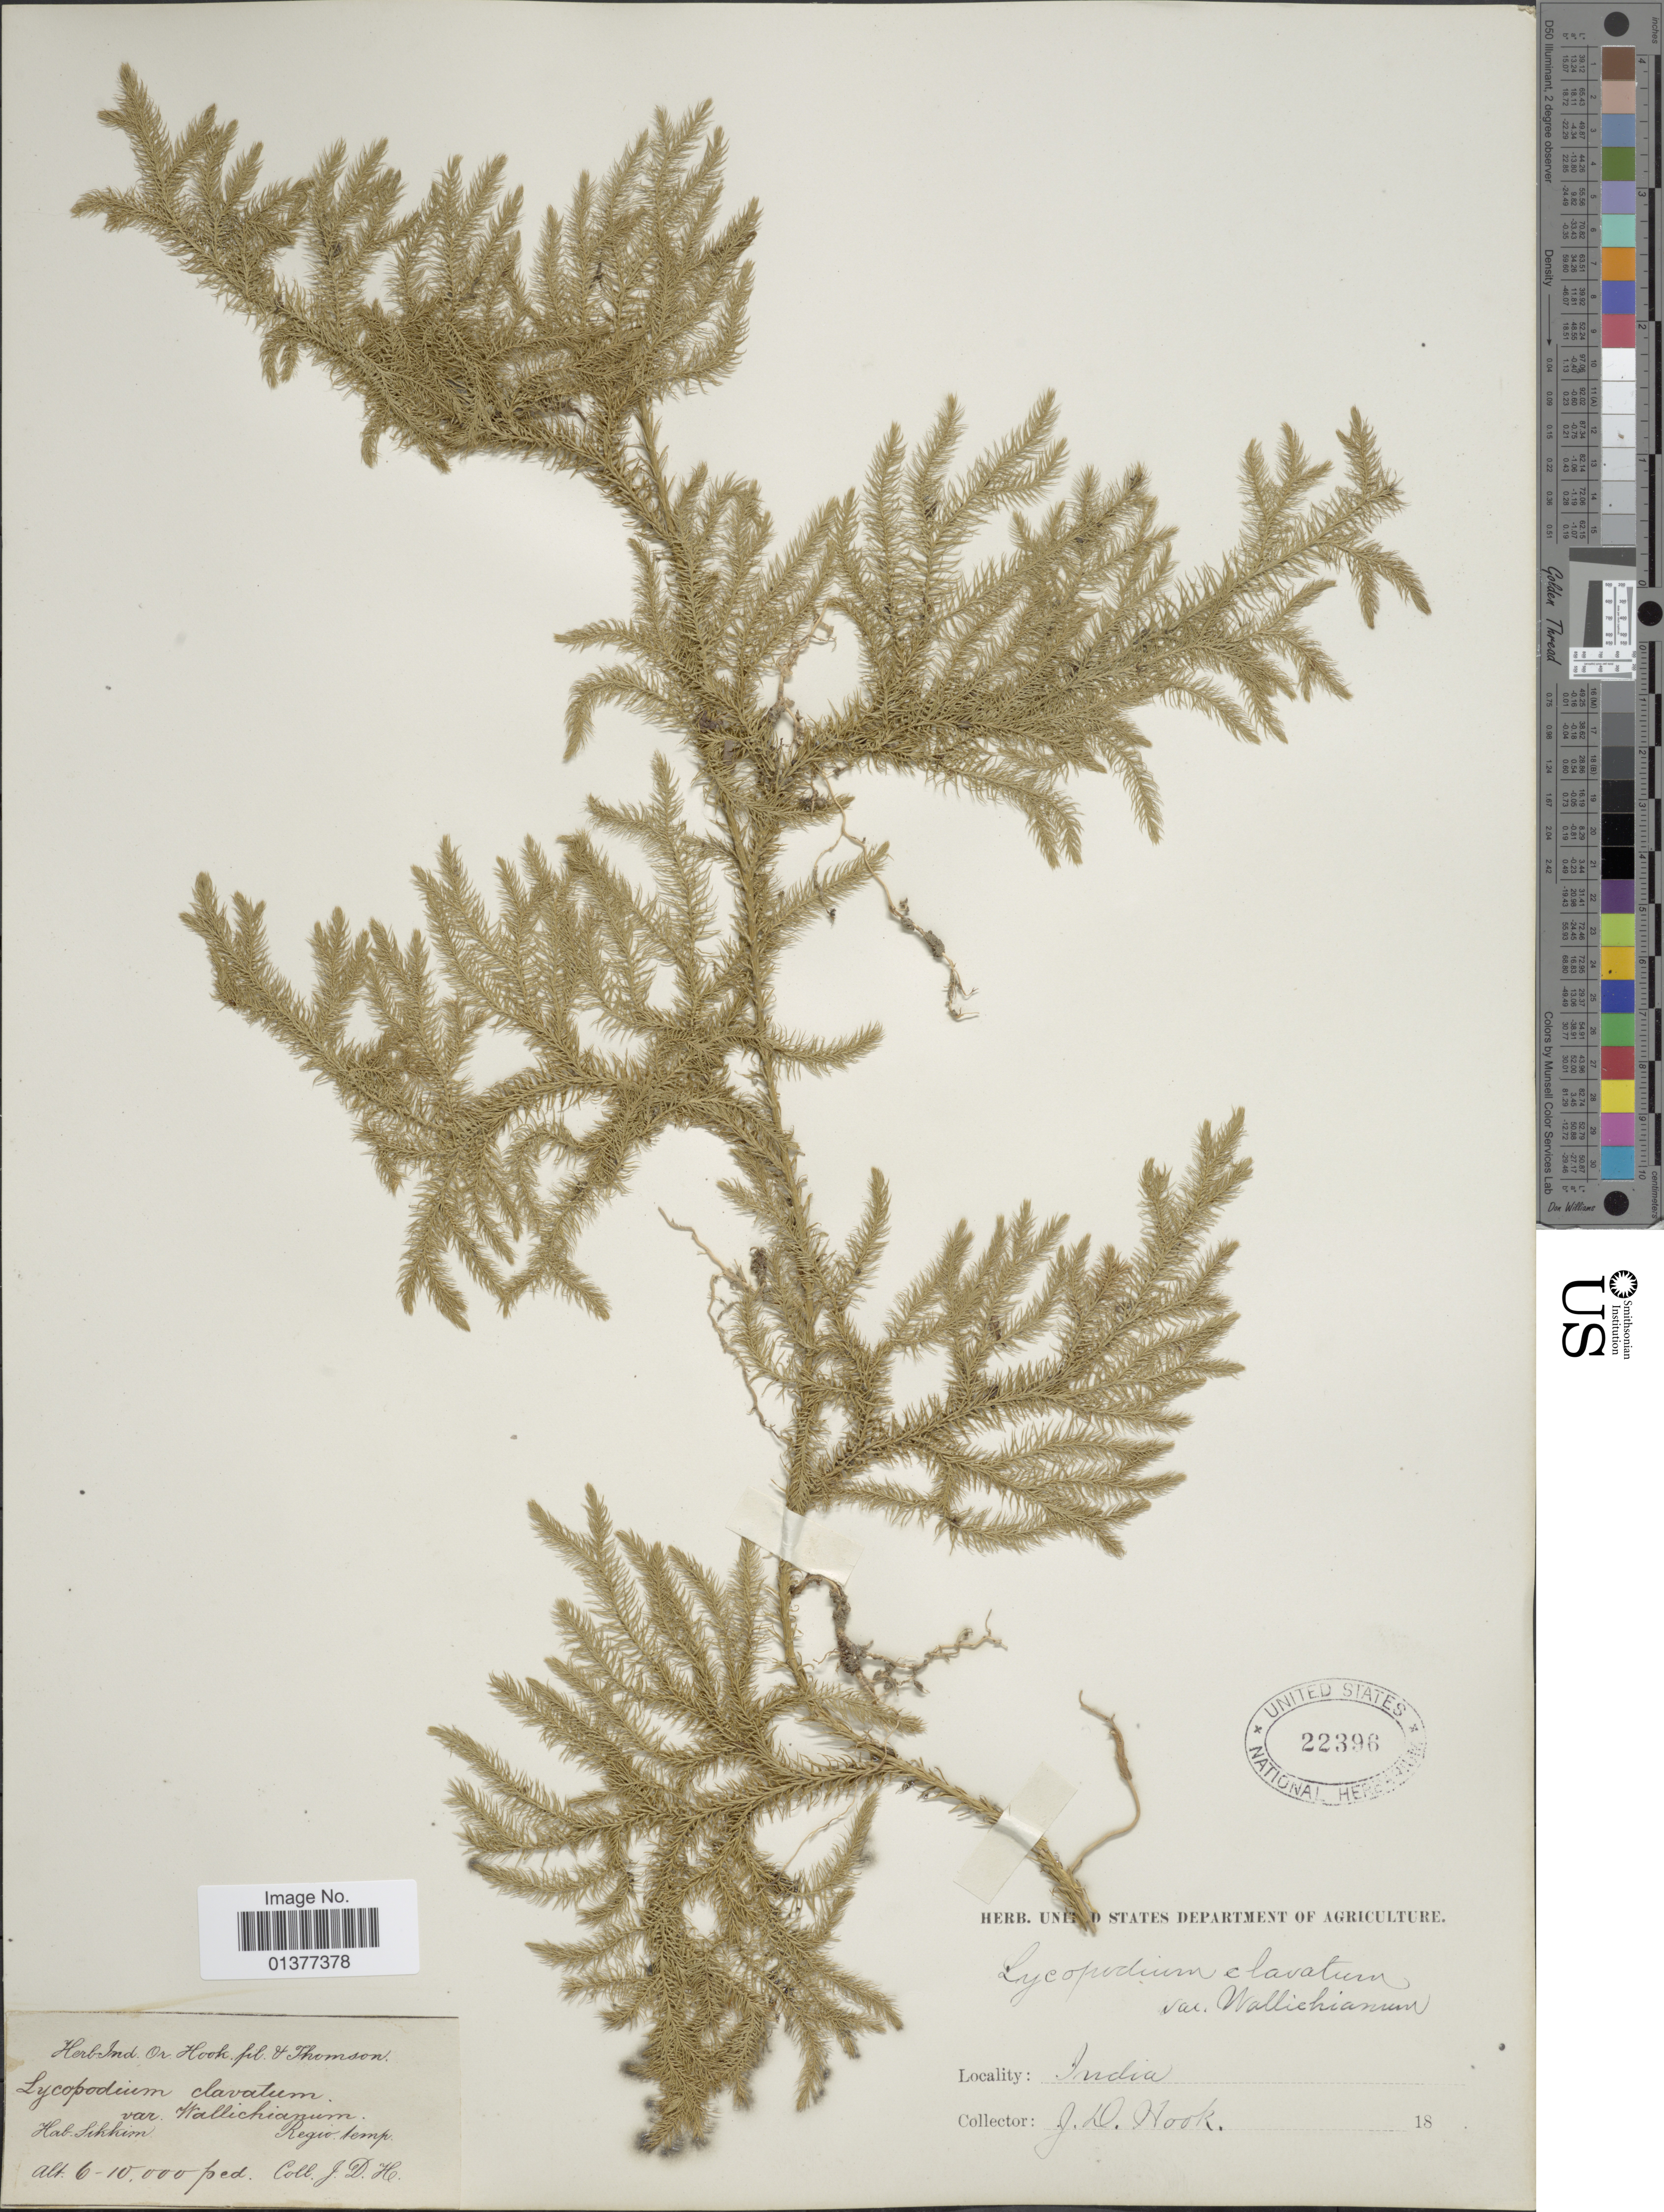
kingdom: Plantae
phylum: Tracheophyta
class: Lycopodiopsida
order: Lycopodiales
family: Lycopodiaceae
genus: Lycopodium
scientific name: Lycopodium clavatum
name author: L.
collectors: J. D. Hooker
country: India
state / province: Sikkim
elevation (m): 1829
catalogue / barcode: US 22396